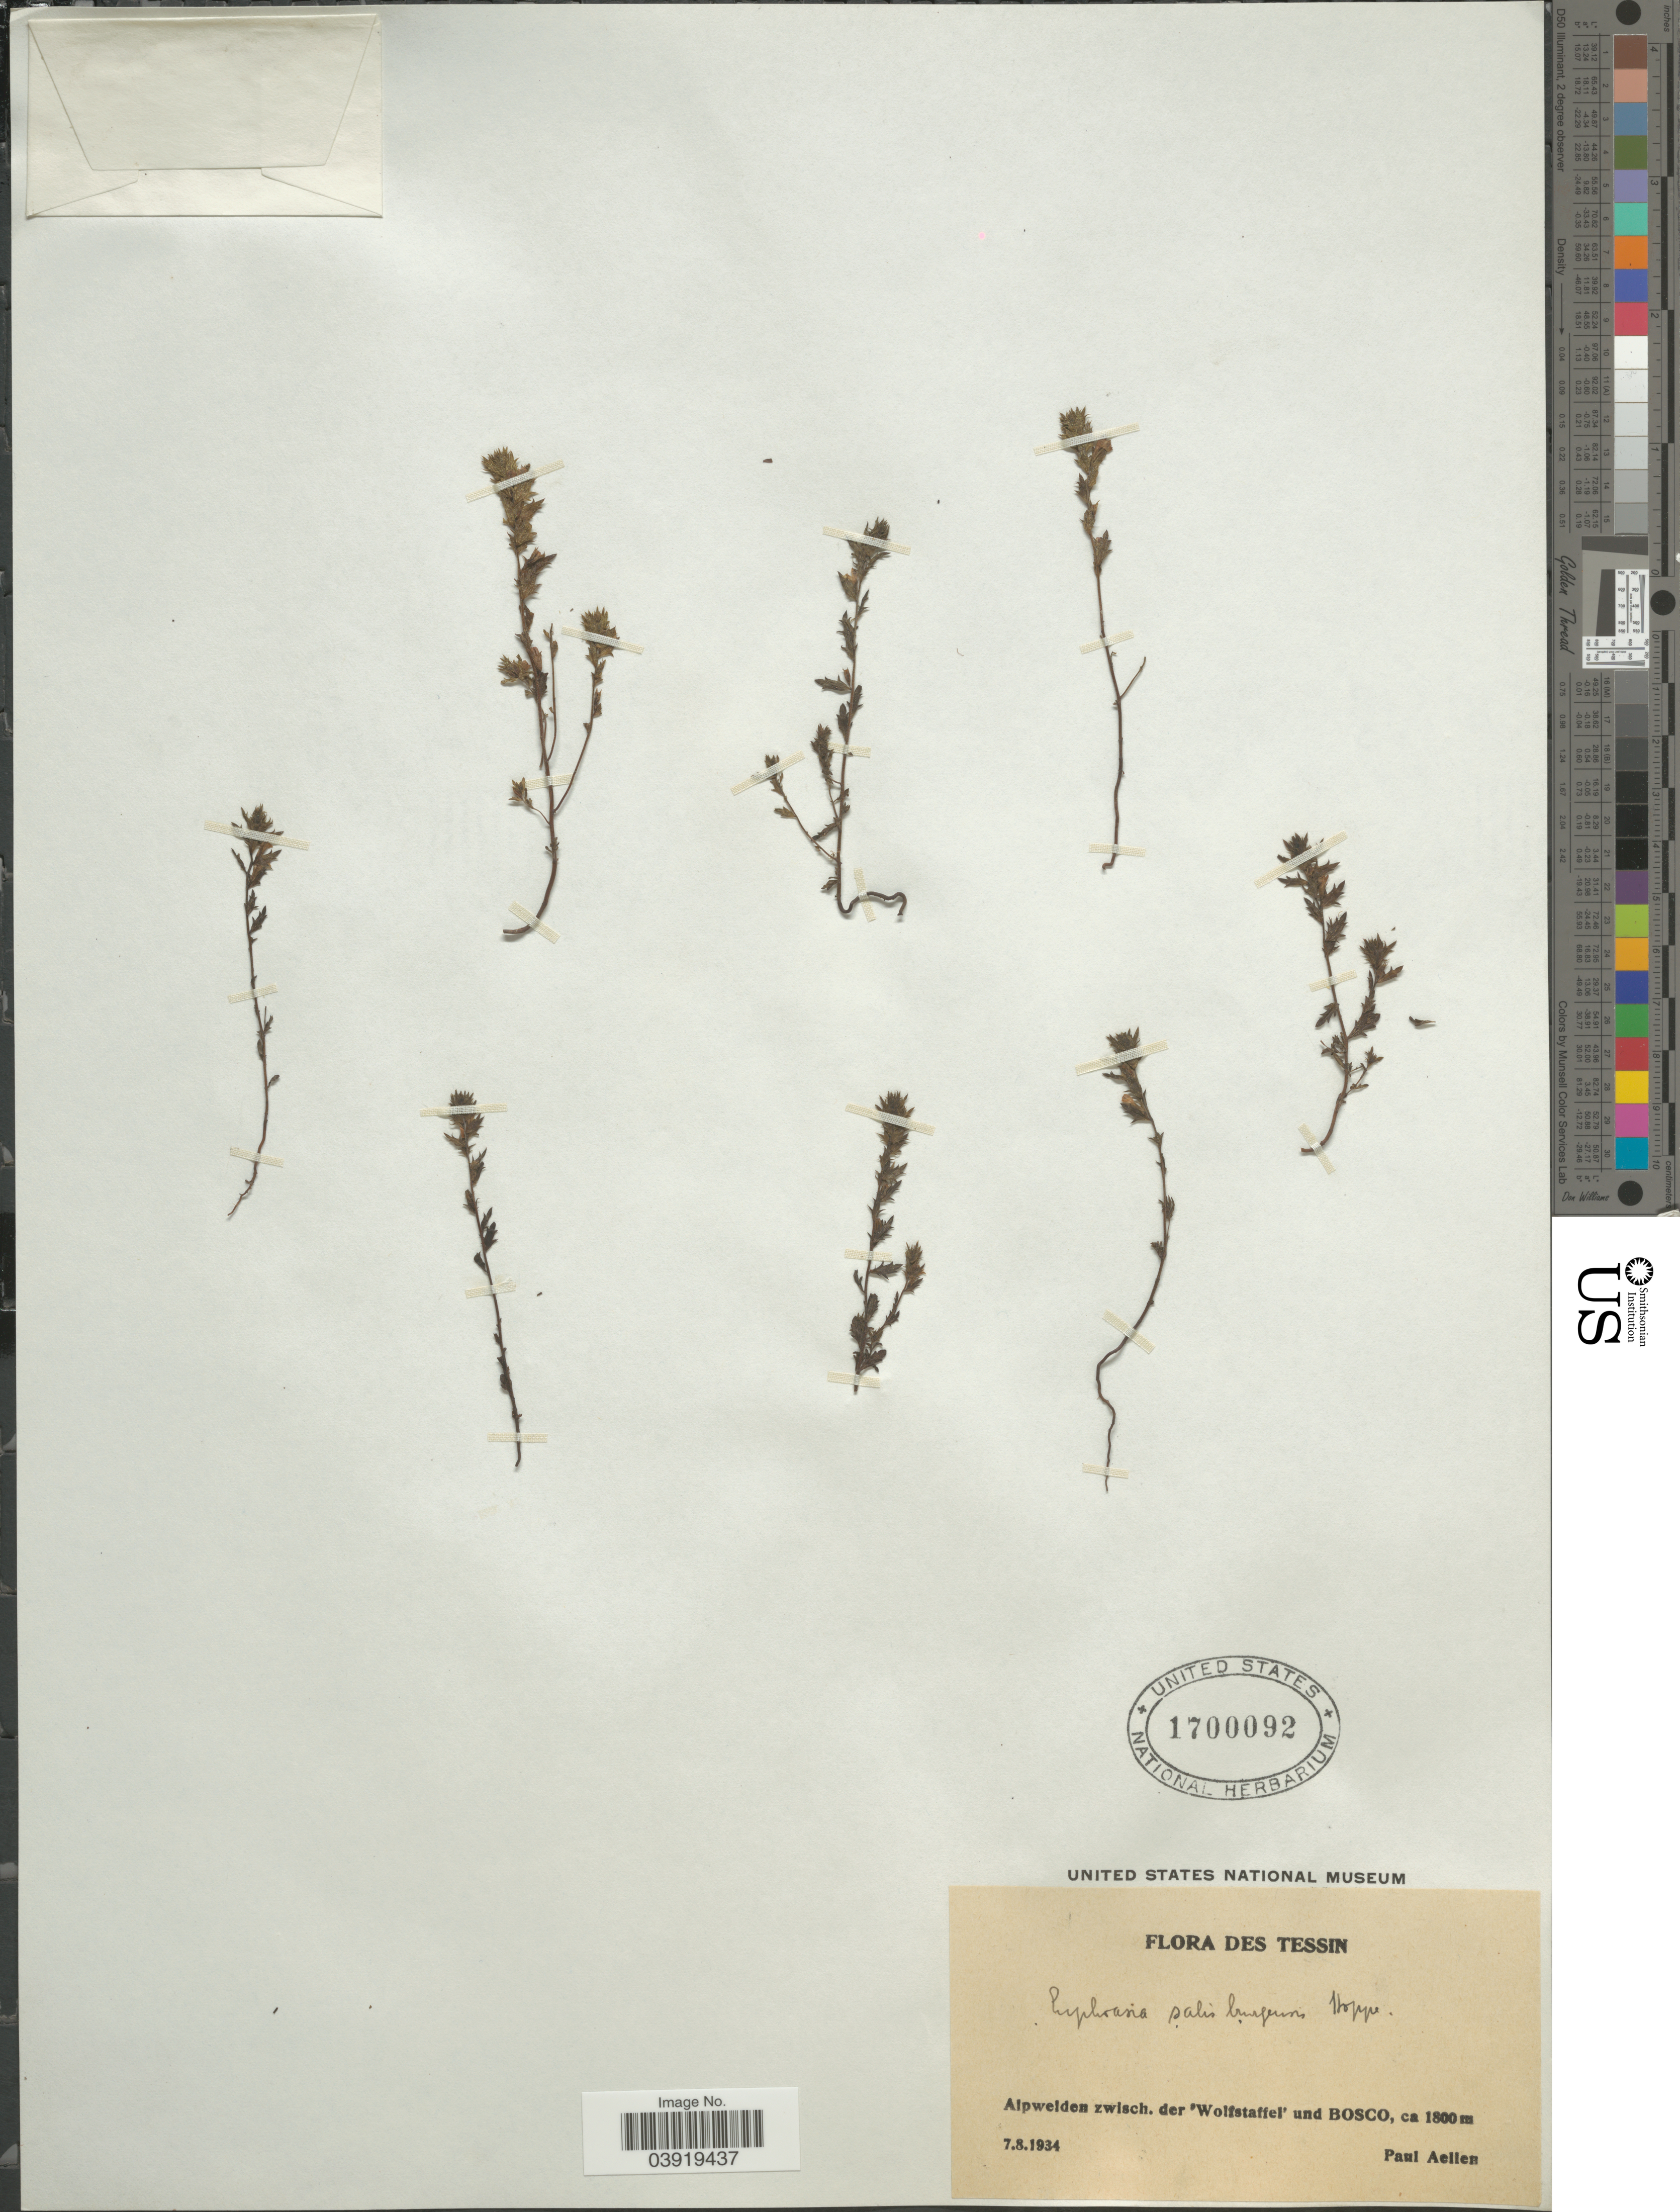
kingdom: Plantae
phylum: Tracheophyta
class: Magnoliopsida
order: Lamiales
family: Orobanchaceae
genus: Euphrasia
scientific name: Euphrasia salisburgensis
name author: Funck ex Hoppe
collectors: P. Aellen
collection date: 1934-08-07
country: Switzerland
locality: Tessin. Alpweiden zwisch. der 'Wolfstaffel' und Bosco.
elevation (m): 1800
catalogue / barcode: US 1700092